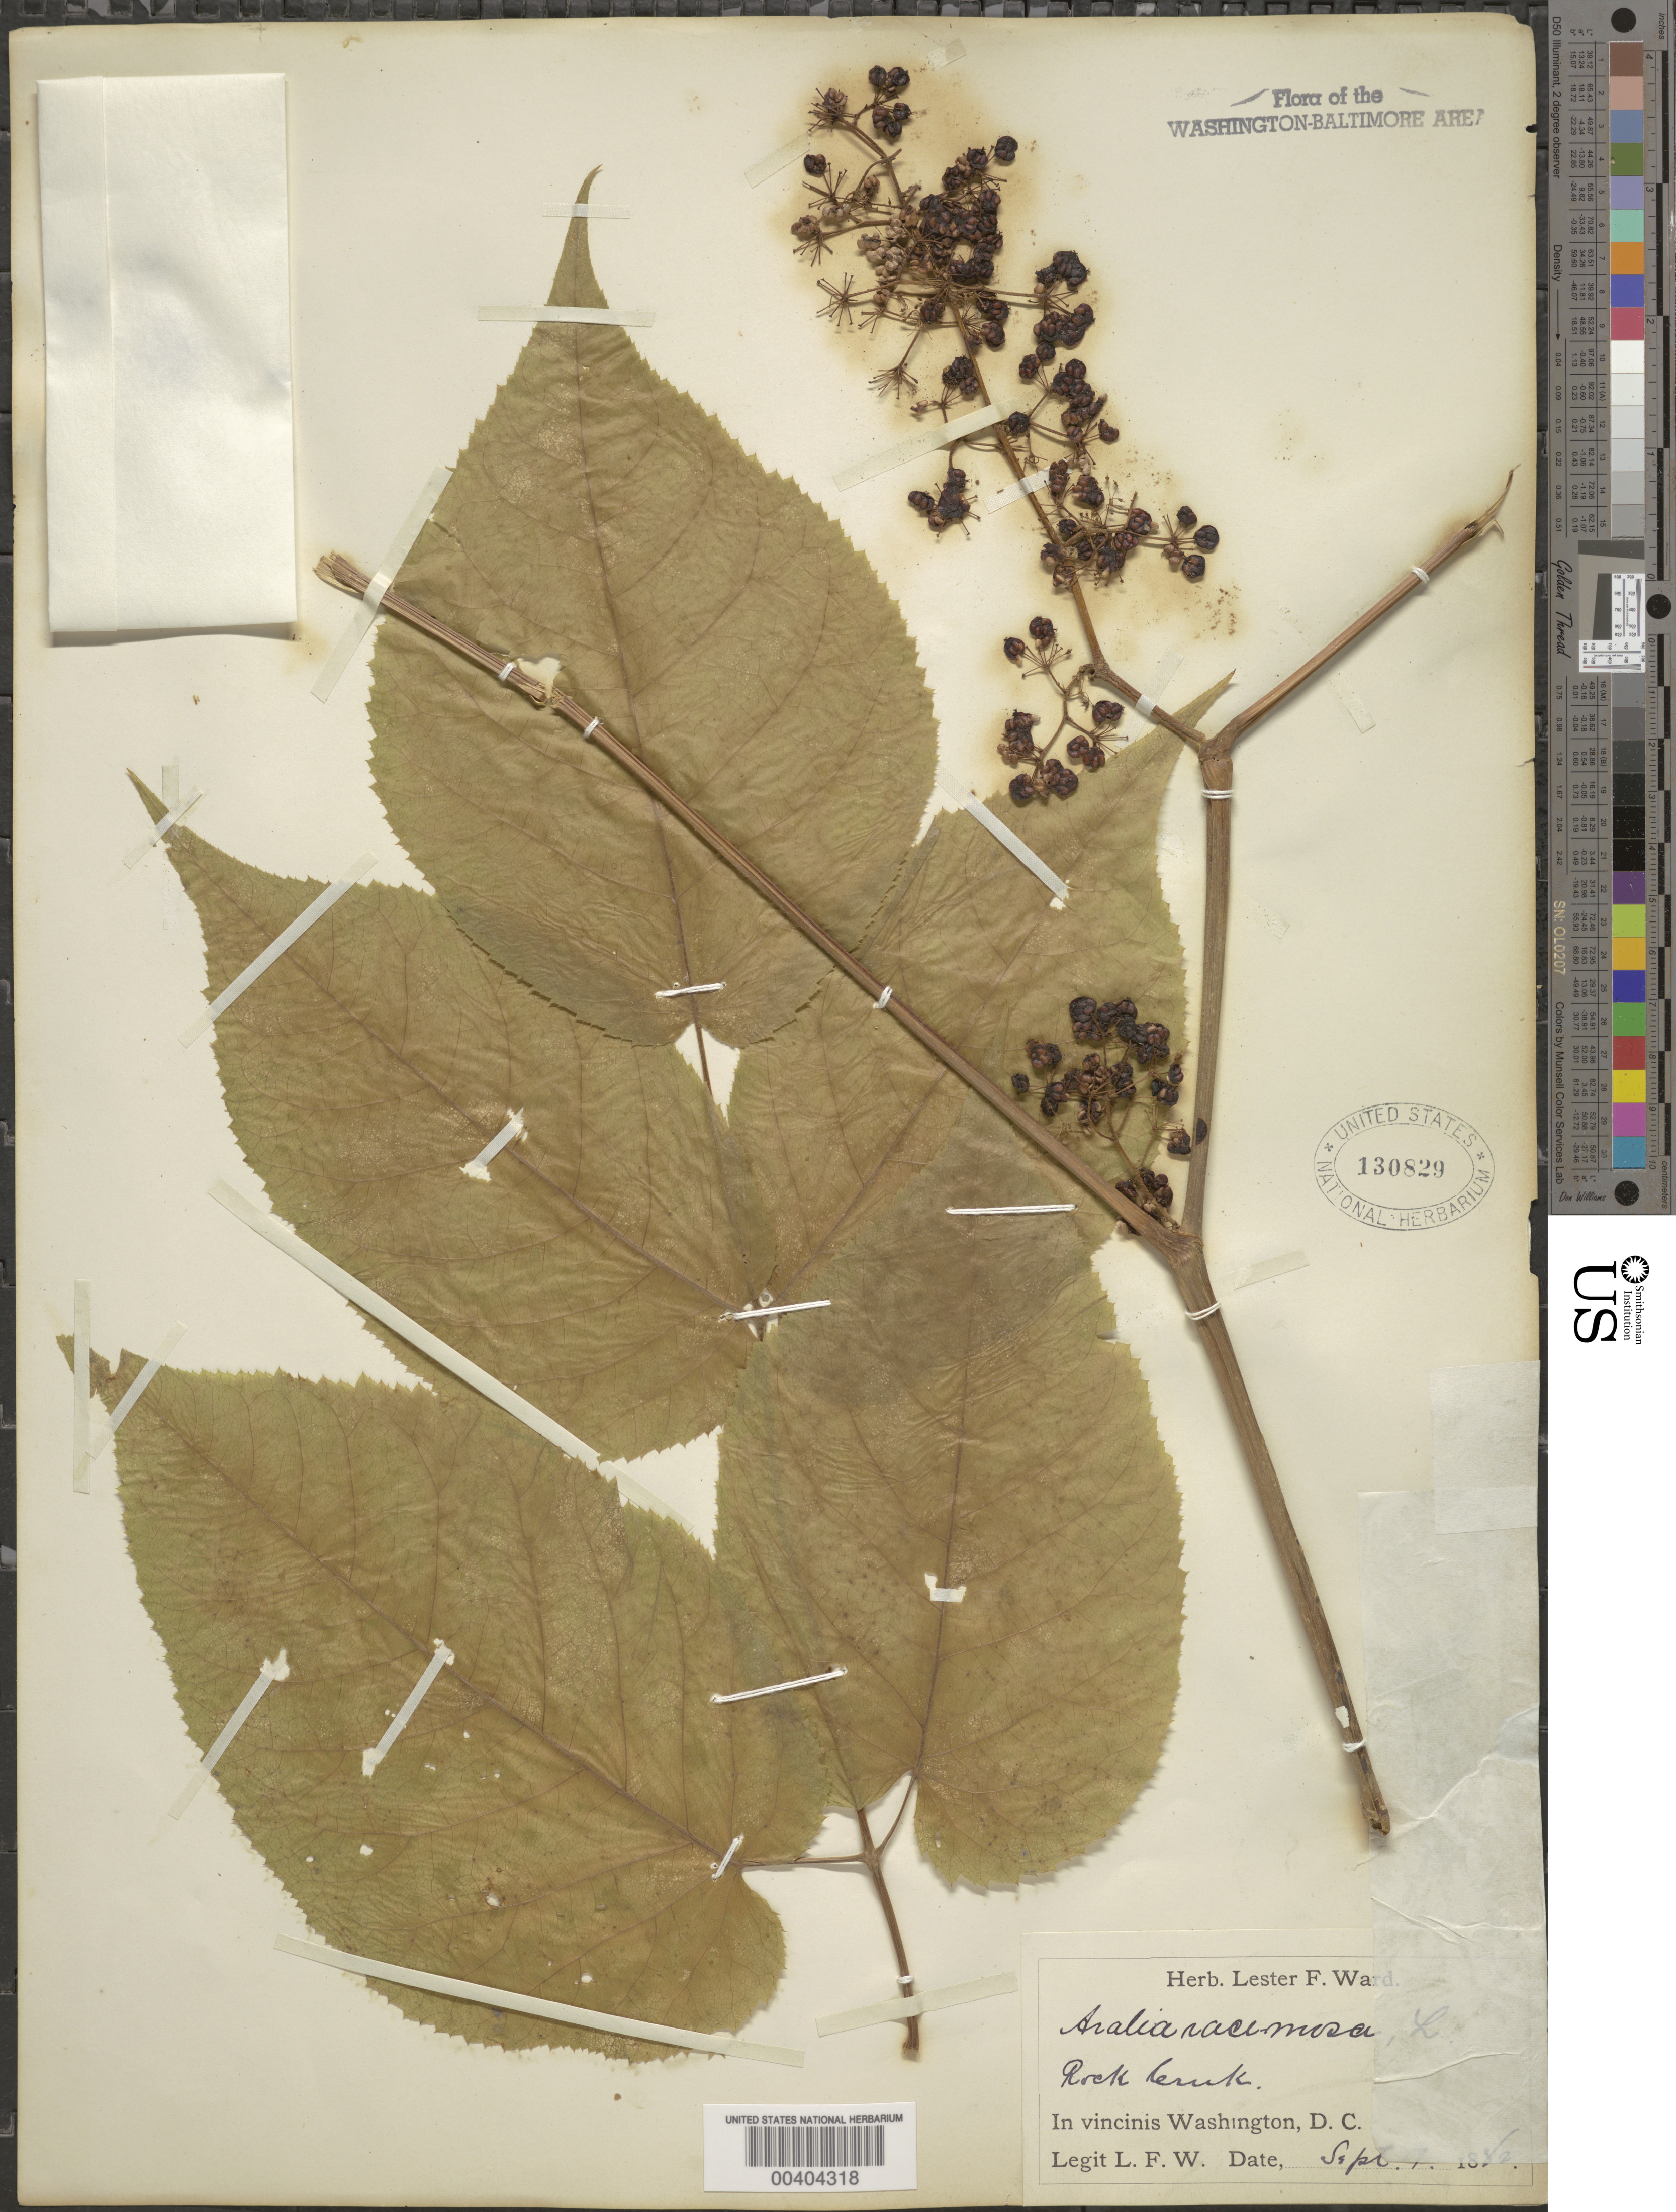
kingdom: Plantae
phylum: Tracheophyta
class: Magnoliopsida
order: Apiales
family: Araliaceae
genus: Aralia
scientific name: Aralia racemosa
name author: L.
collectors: L. F. Ward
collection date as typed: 07 Sep 1882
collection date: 1882-09-07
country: United States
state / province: District of Columbia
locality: Rock Creek Rock Creek Park & vicinity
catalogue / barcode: US 130829